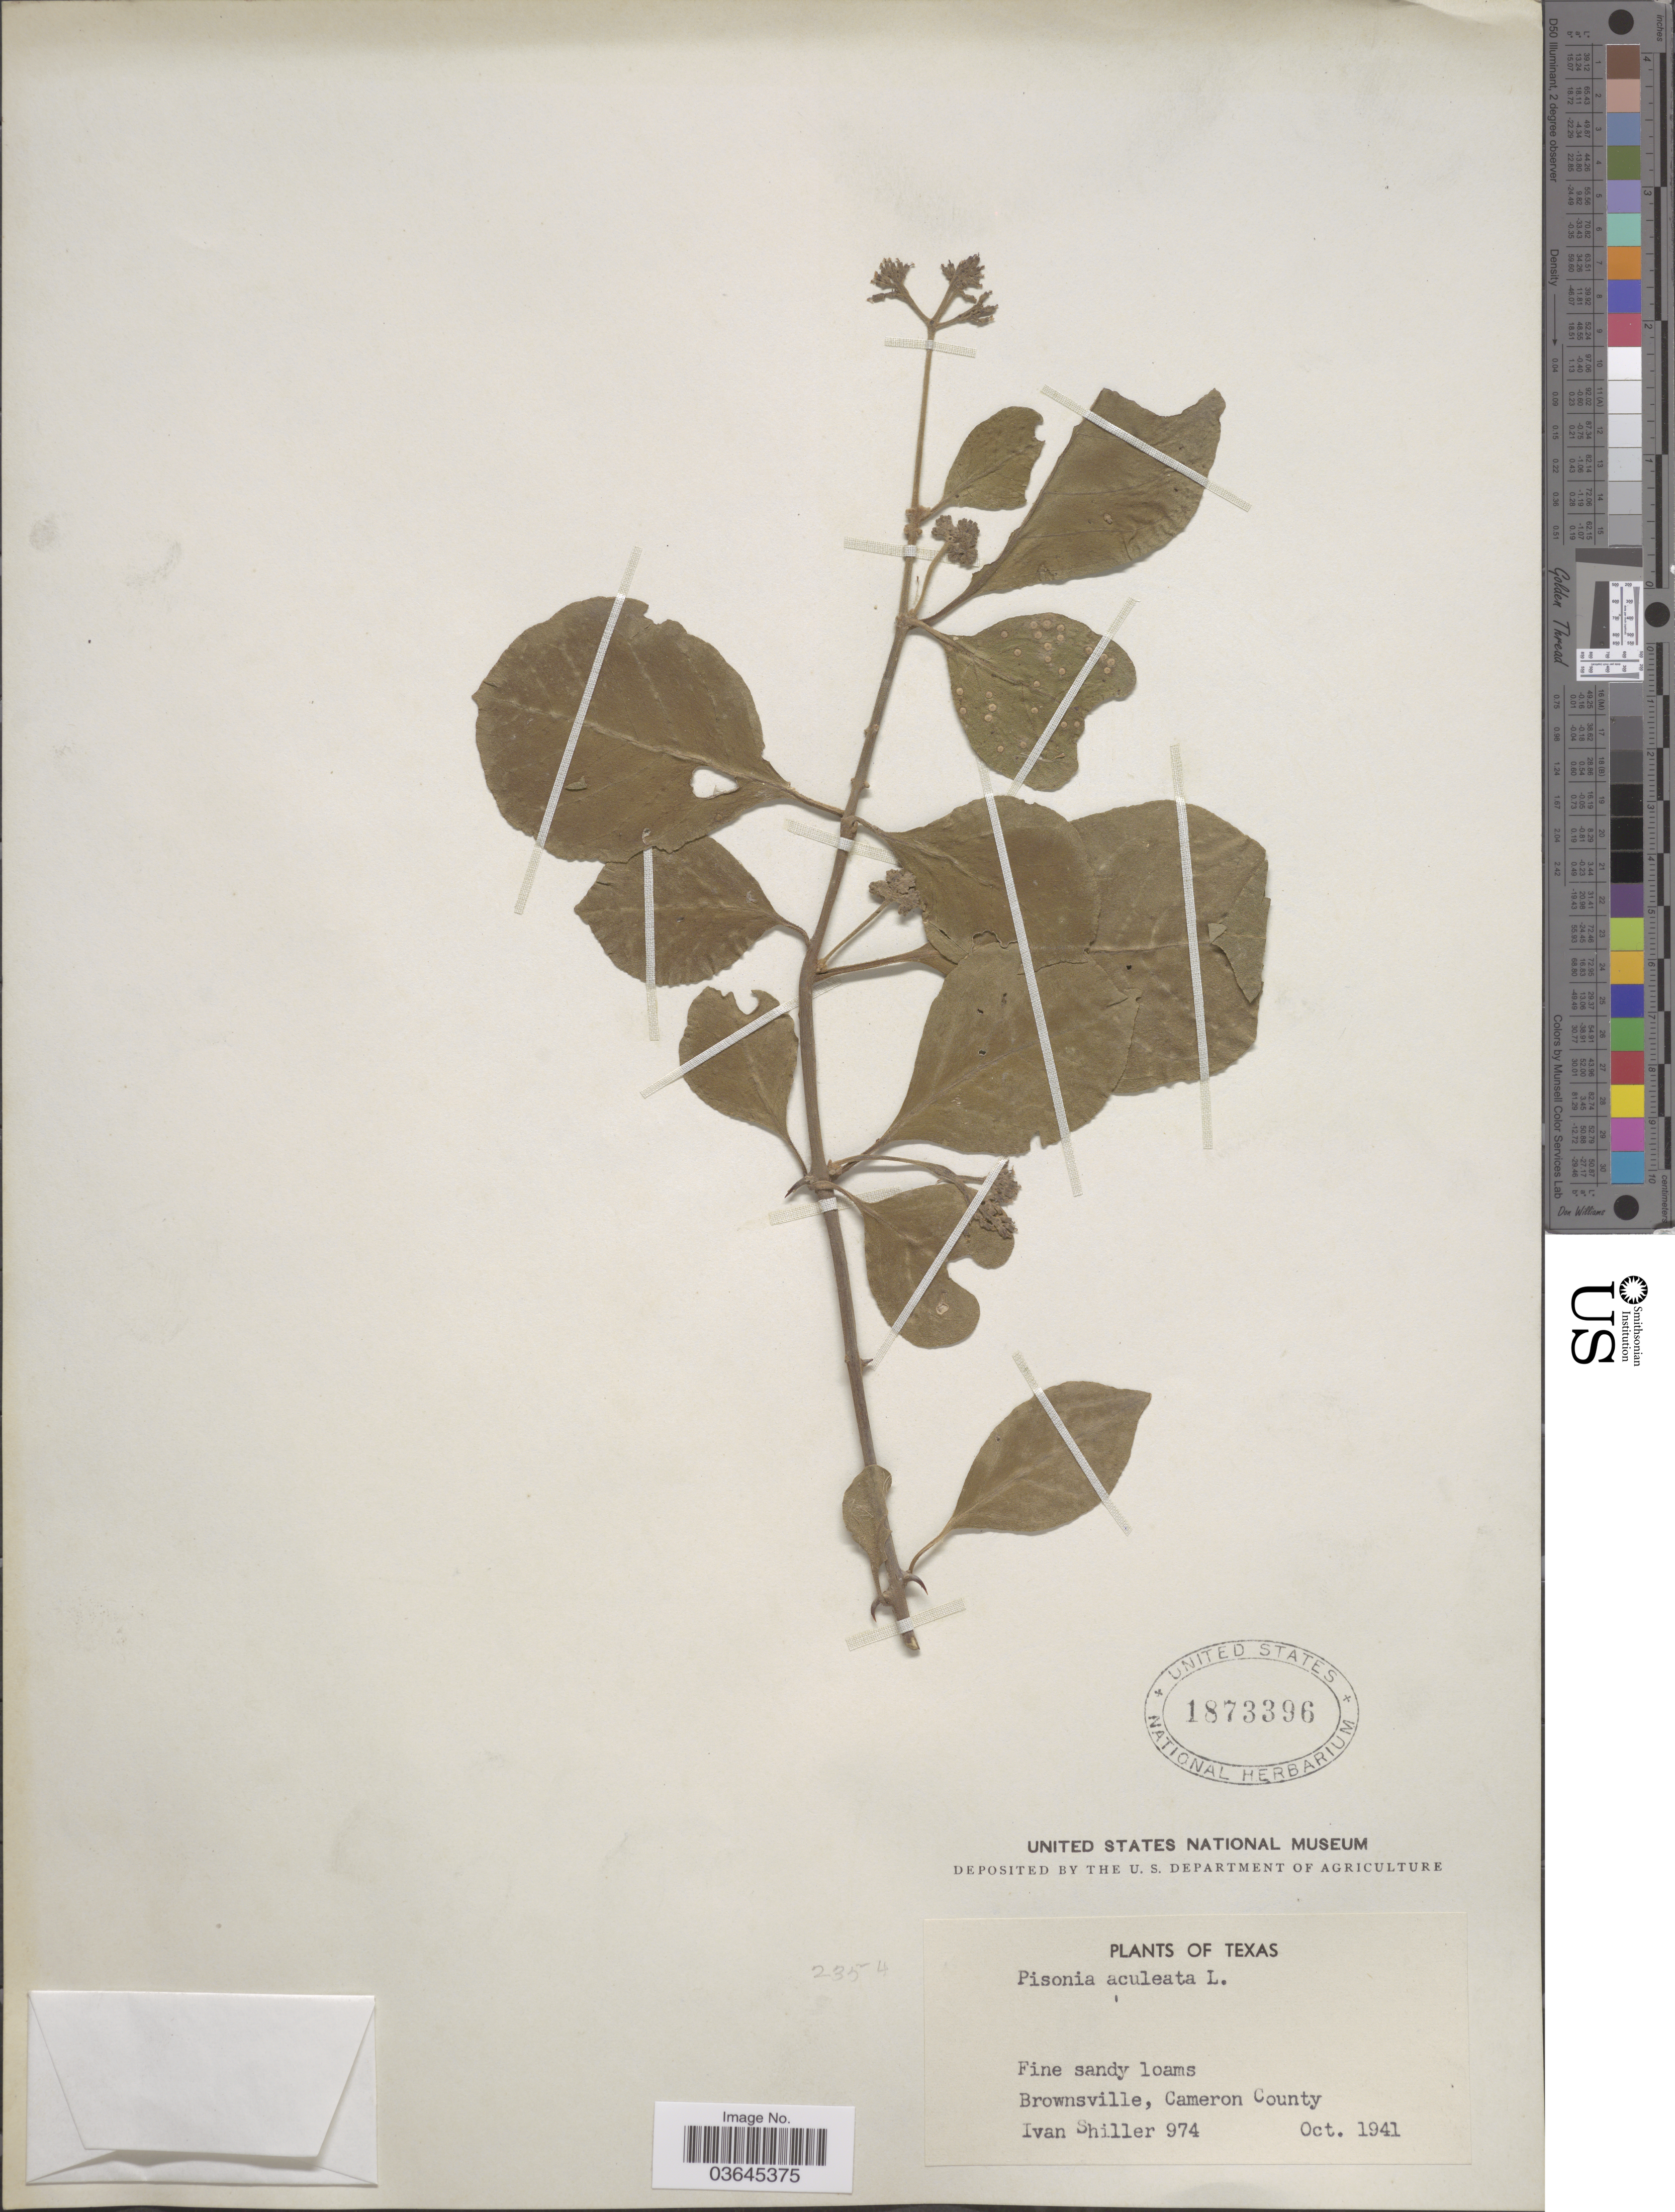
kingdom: Plantae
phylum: Tracheophyta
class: Magnoliopsida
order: Caryophyllales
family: Nyctaginaceae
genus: Pisonia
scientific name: Pisonia aculeata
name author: L.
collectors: I. Shiller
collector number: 974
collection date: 1941-10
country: United States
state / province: Texas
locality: Brownsville, Cameron County.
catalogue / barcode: US 1873396